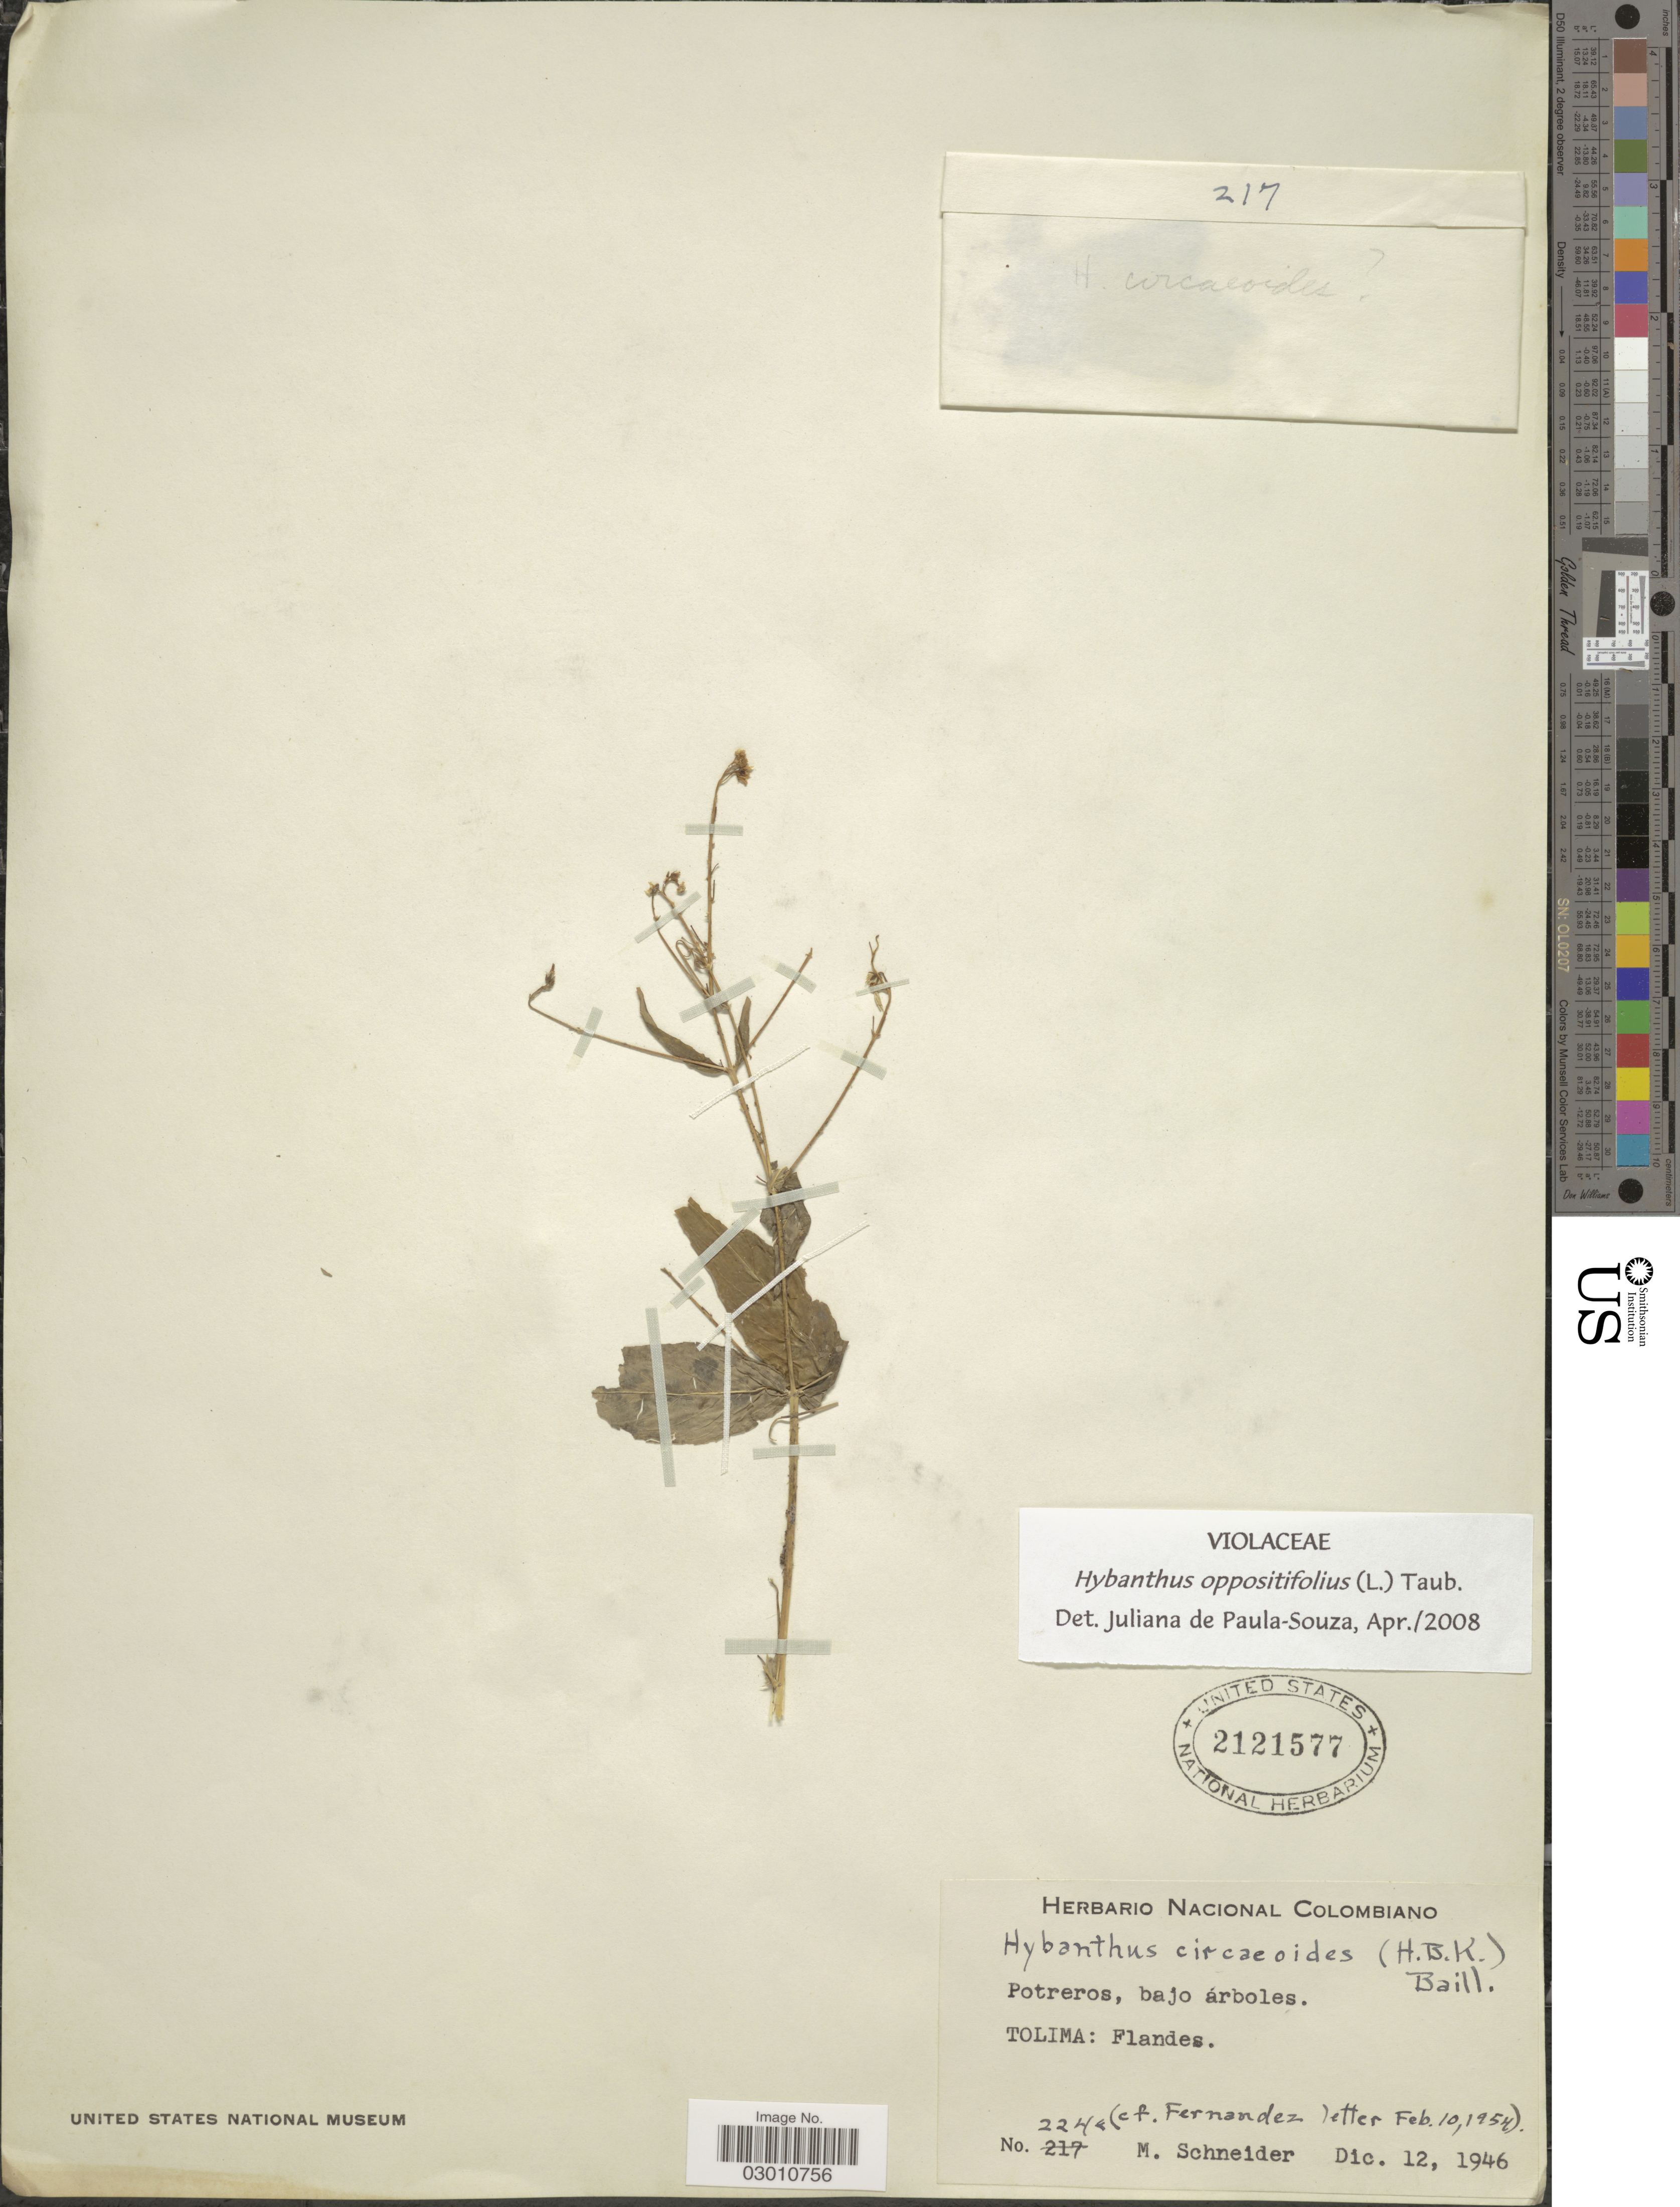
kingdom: Plantae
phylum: Tracheophyta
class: Magnoliopsida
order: Malpighiales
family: Violaceae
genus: Pombalia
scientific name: Pombalia oppositifolia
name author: (L.) Paula-Souza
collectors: M. Schneider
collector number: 224F*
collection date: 1946-12-12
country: Colombia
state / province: Tolima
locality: Flandes.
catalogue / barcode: US 2121577